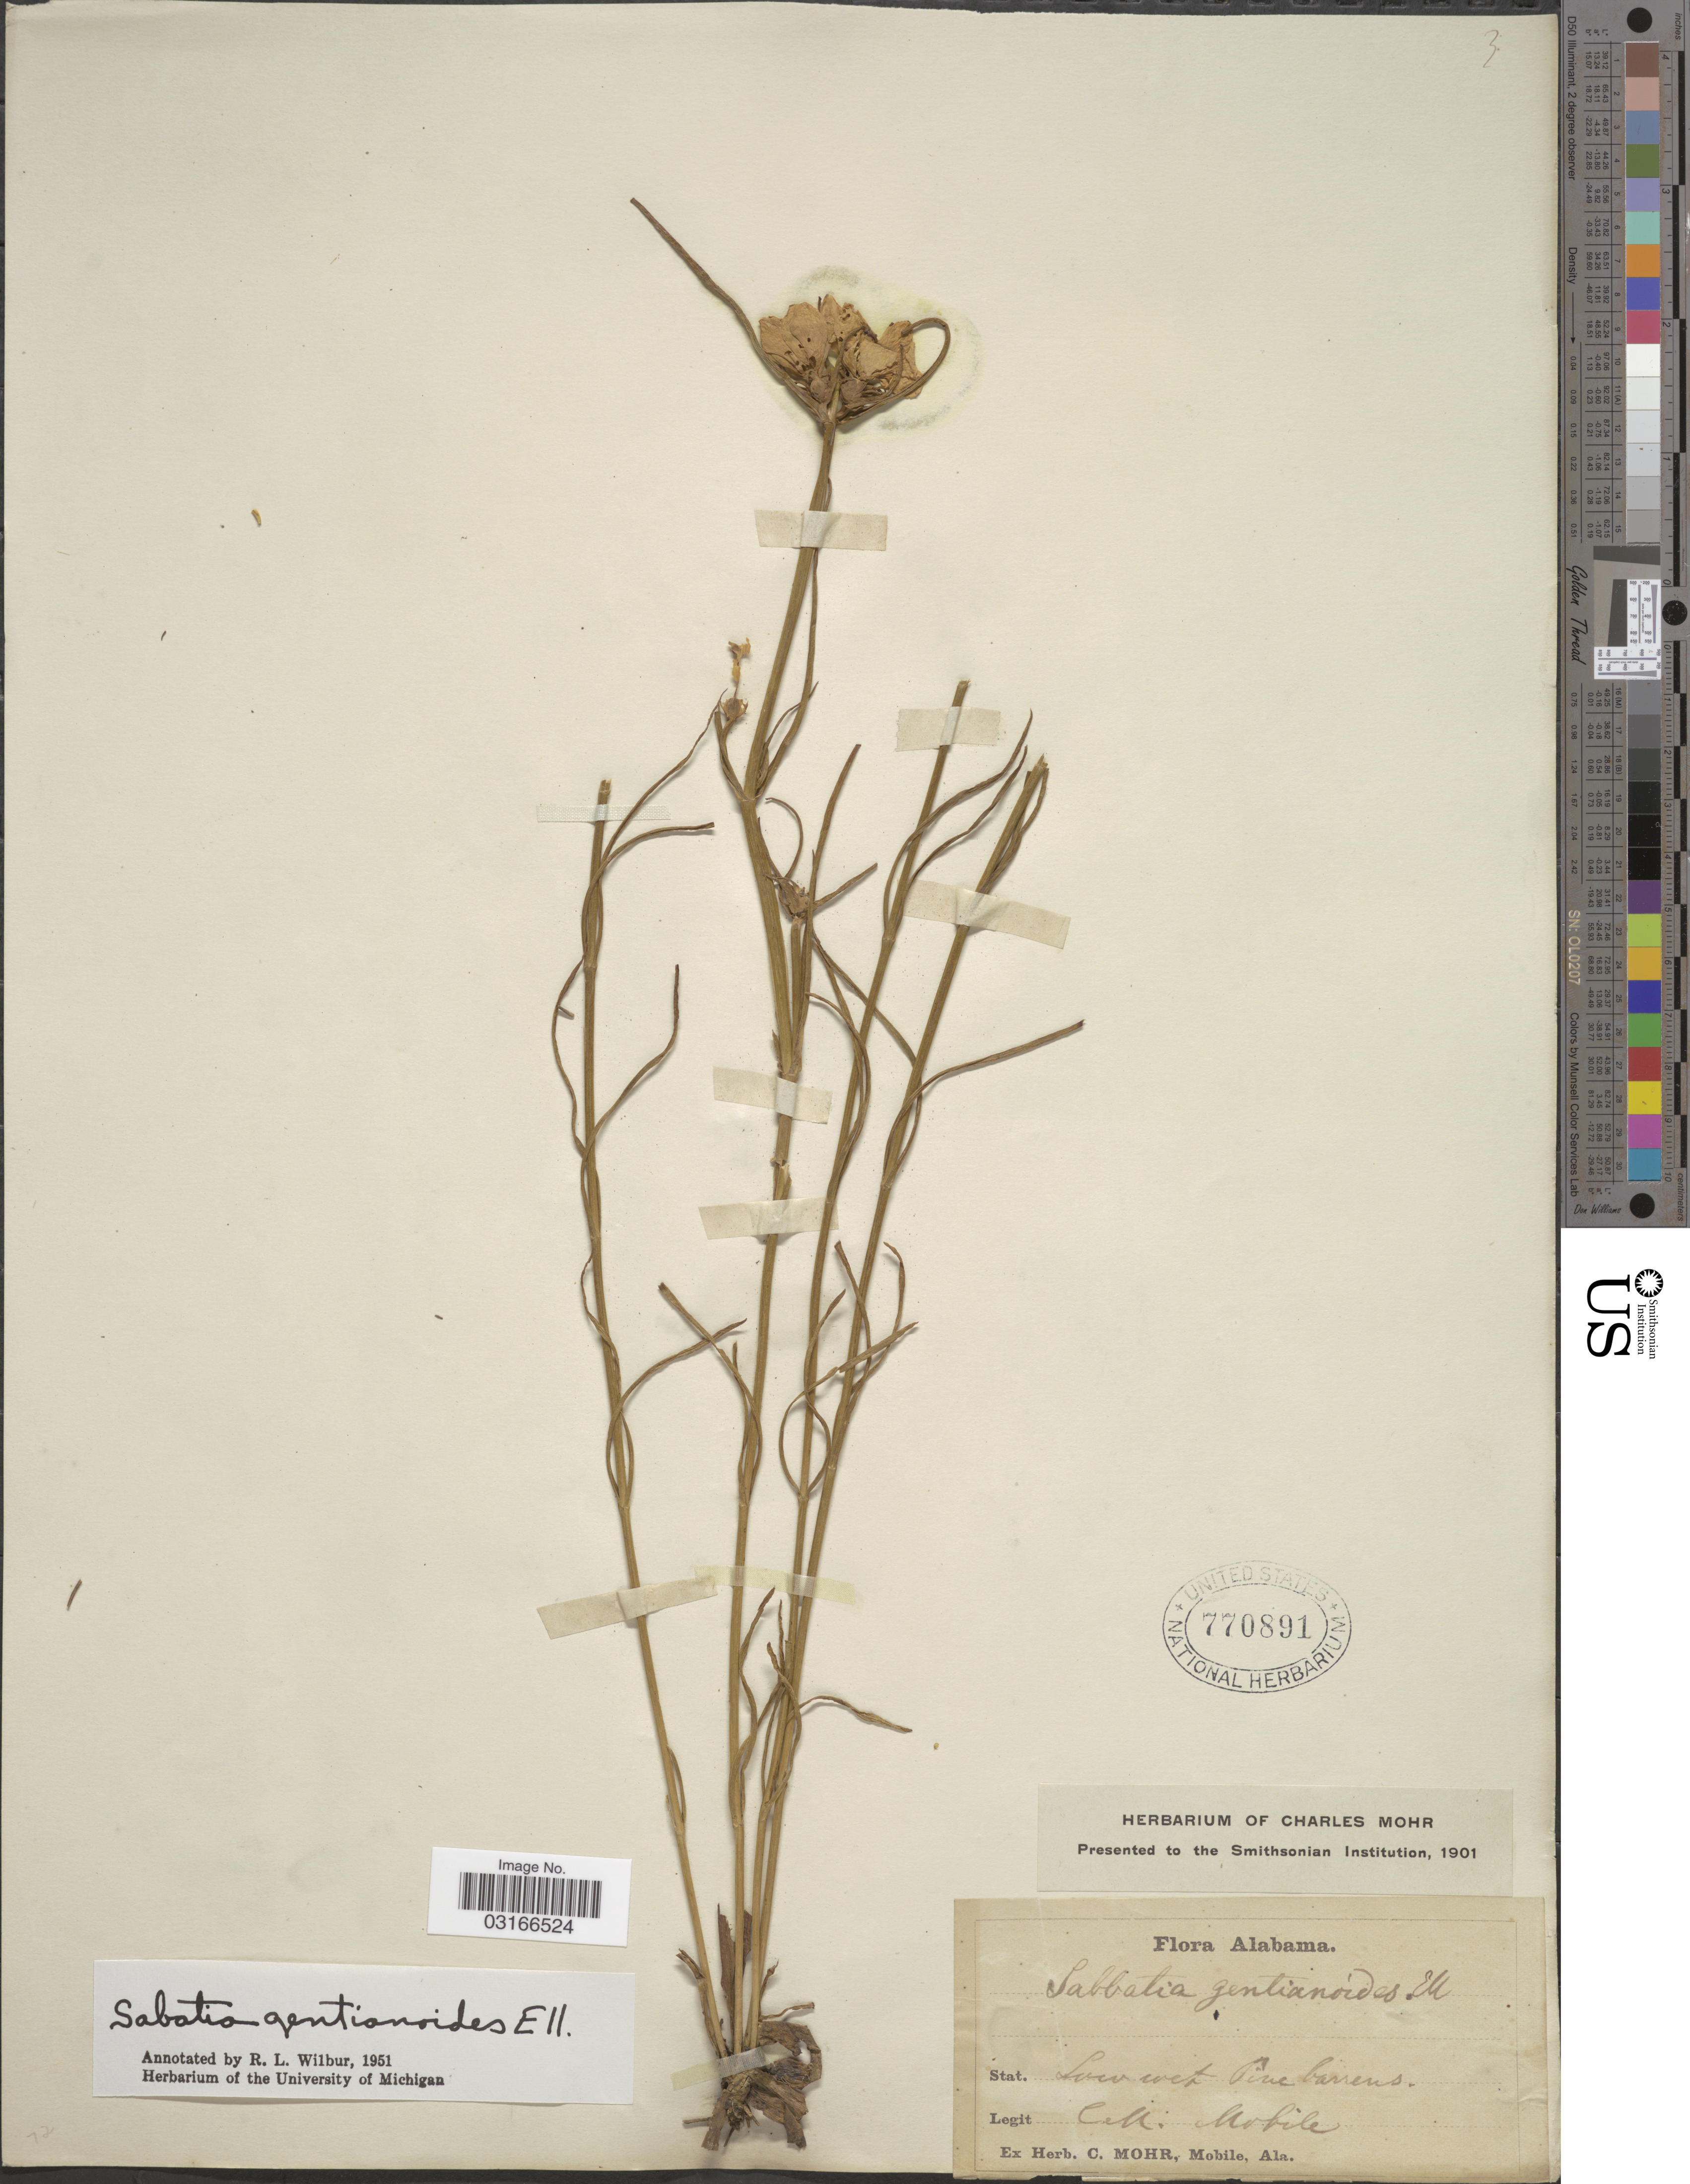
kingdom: Plantae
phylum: Tracheophyta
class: Magnoliopsida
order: Gentianales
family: Gentianaceae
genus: Sabatia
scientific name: Sabatia gentianoides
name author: Elliott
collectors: C. T. Mohr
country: United States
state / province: Alabama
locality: Stat. Low wet Pine barrens, Mobile.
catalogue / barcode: US 770891